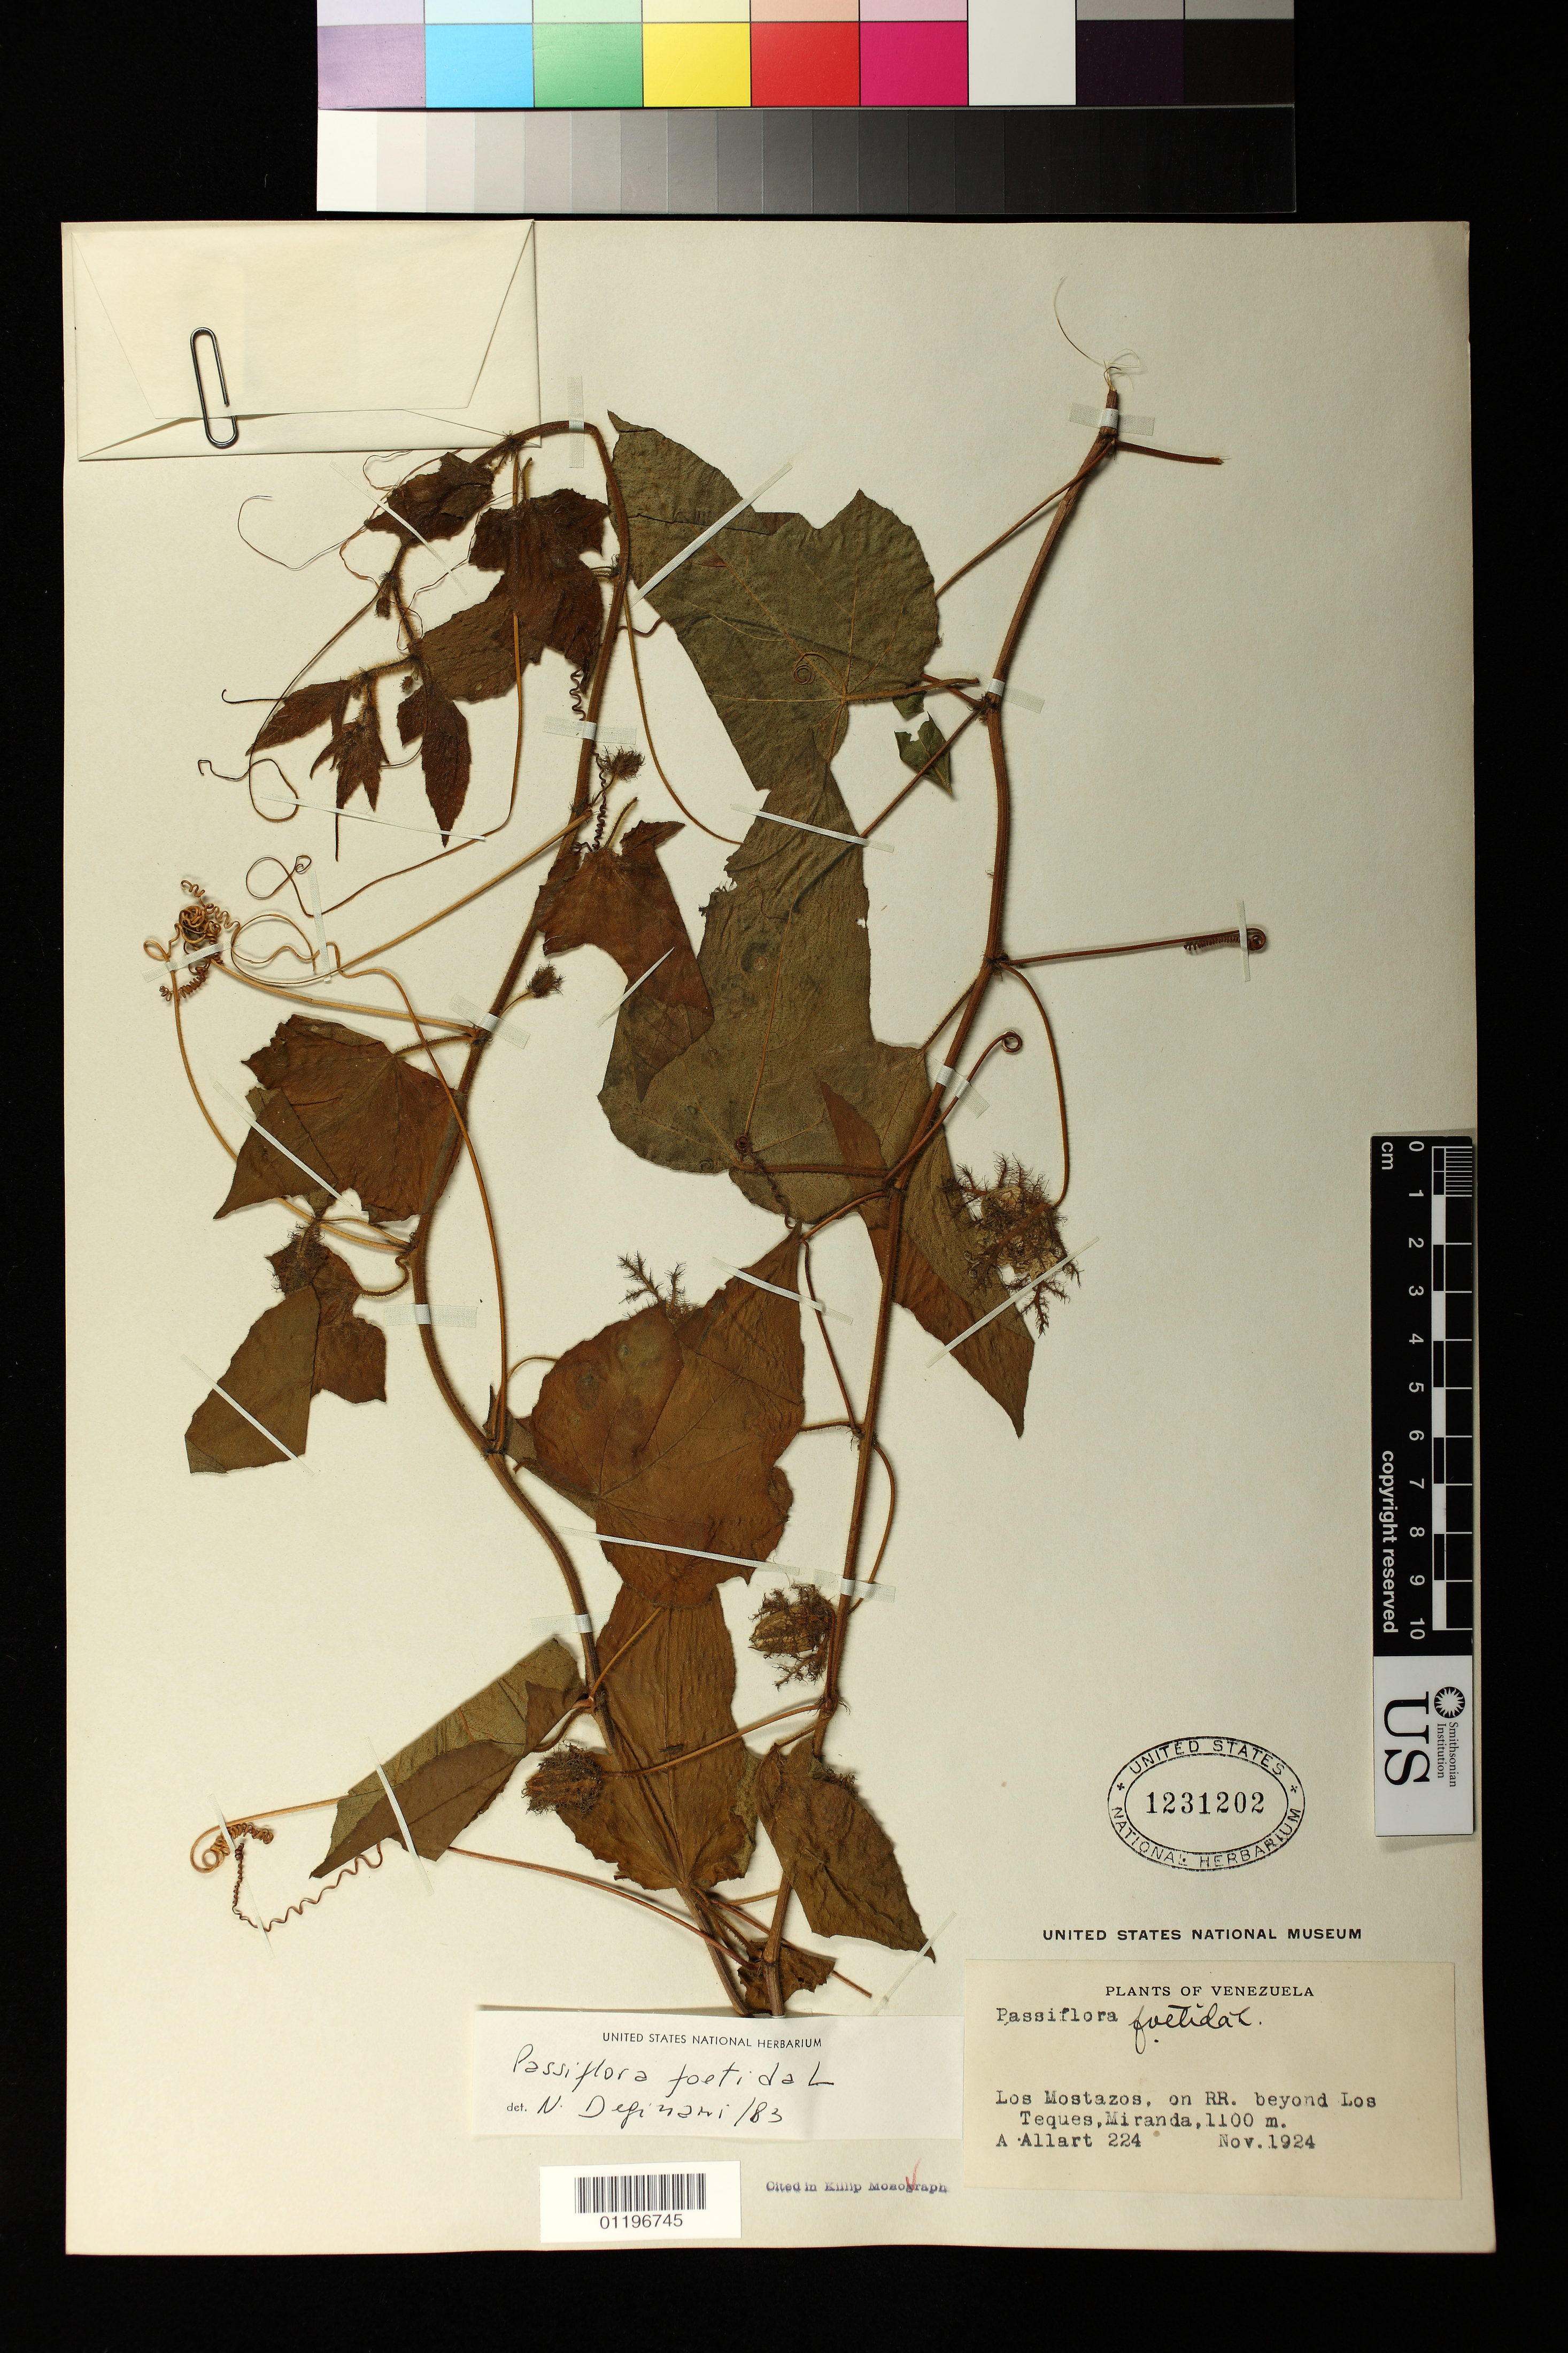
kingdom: Plantae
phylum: Tracheophyta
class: Magnoliopsida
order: Malpighiales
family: Passifloraceae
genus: Passiflora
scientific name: Passiflora foetida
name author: L.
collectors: A. Allart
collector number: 224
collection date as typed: Nov 1924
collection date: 1924-11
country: Venezuela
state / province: Miranda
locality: Los Mostazos, on RR beyond Los Teques, Miranda.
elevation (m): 1100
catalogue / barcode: US 1231202